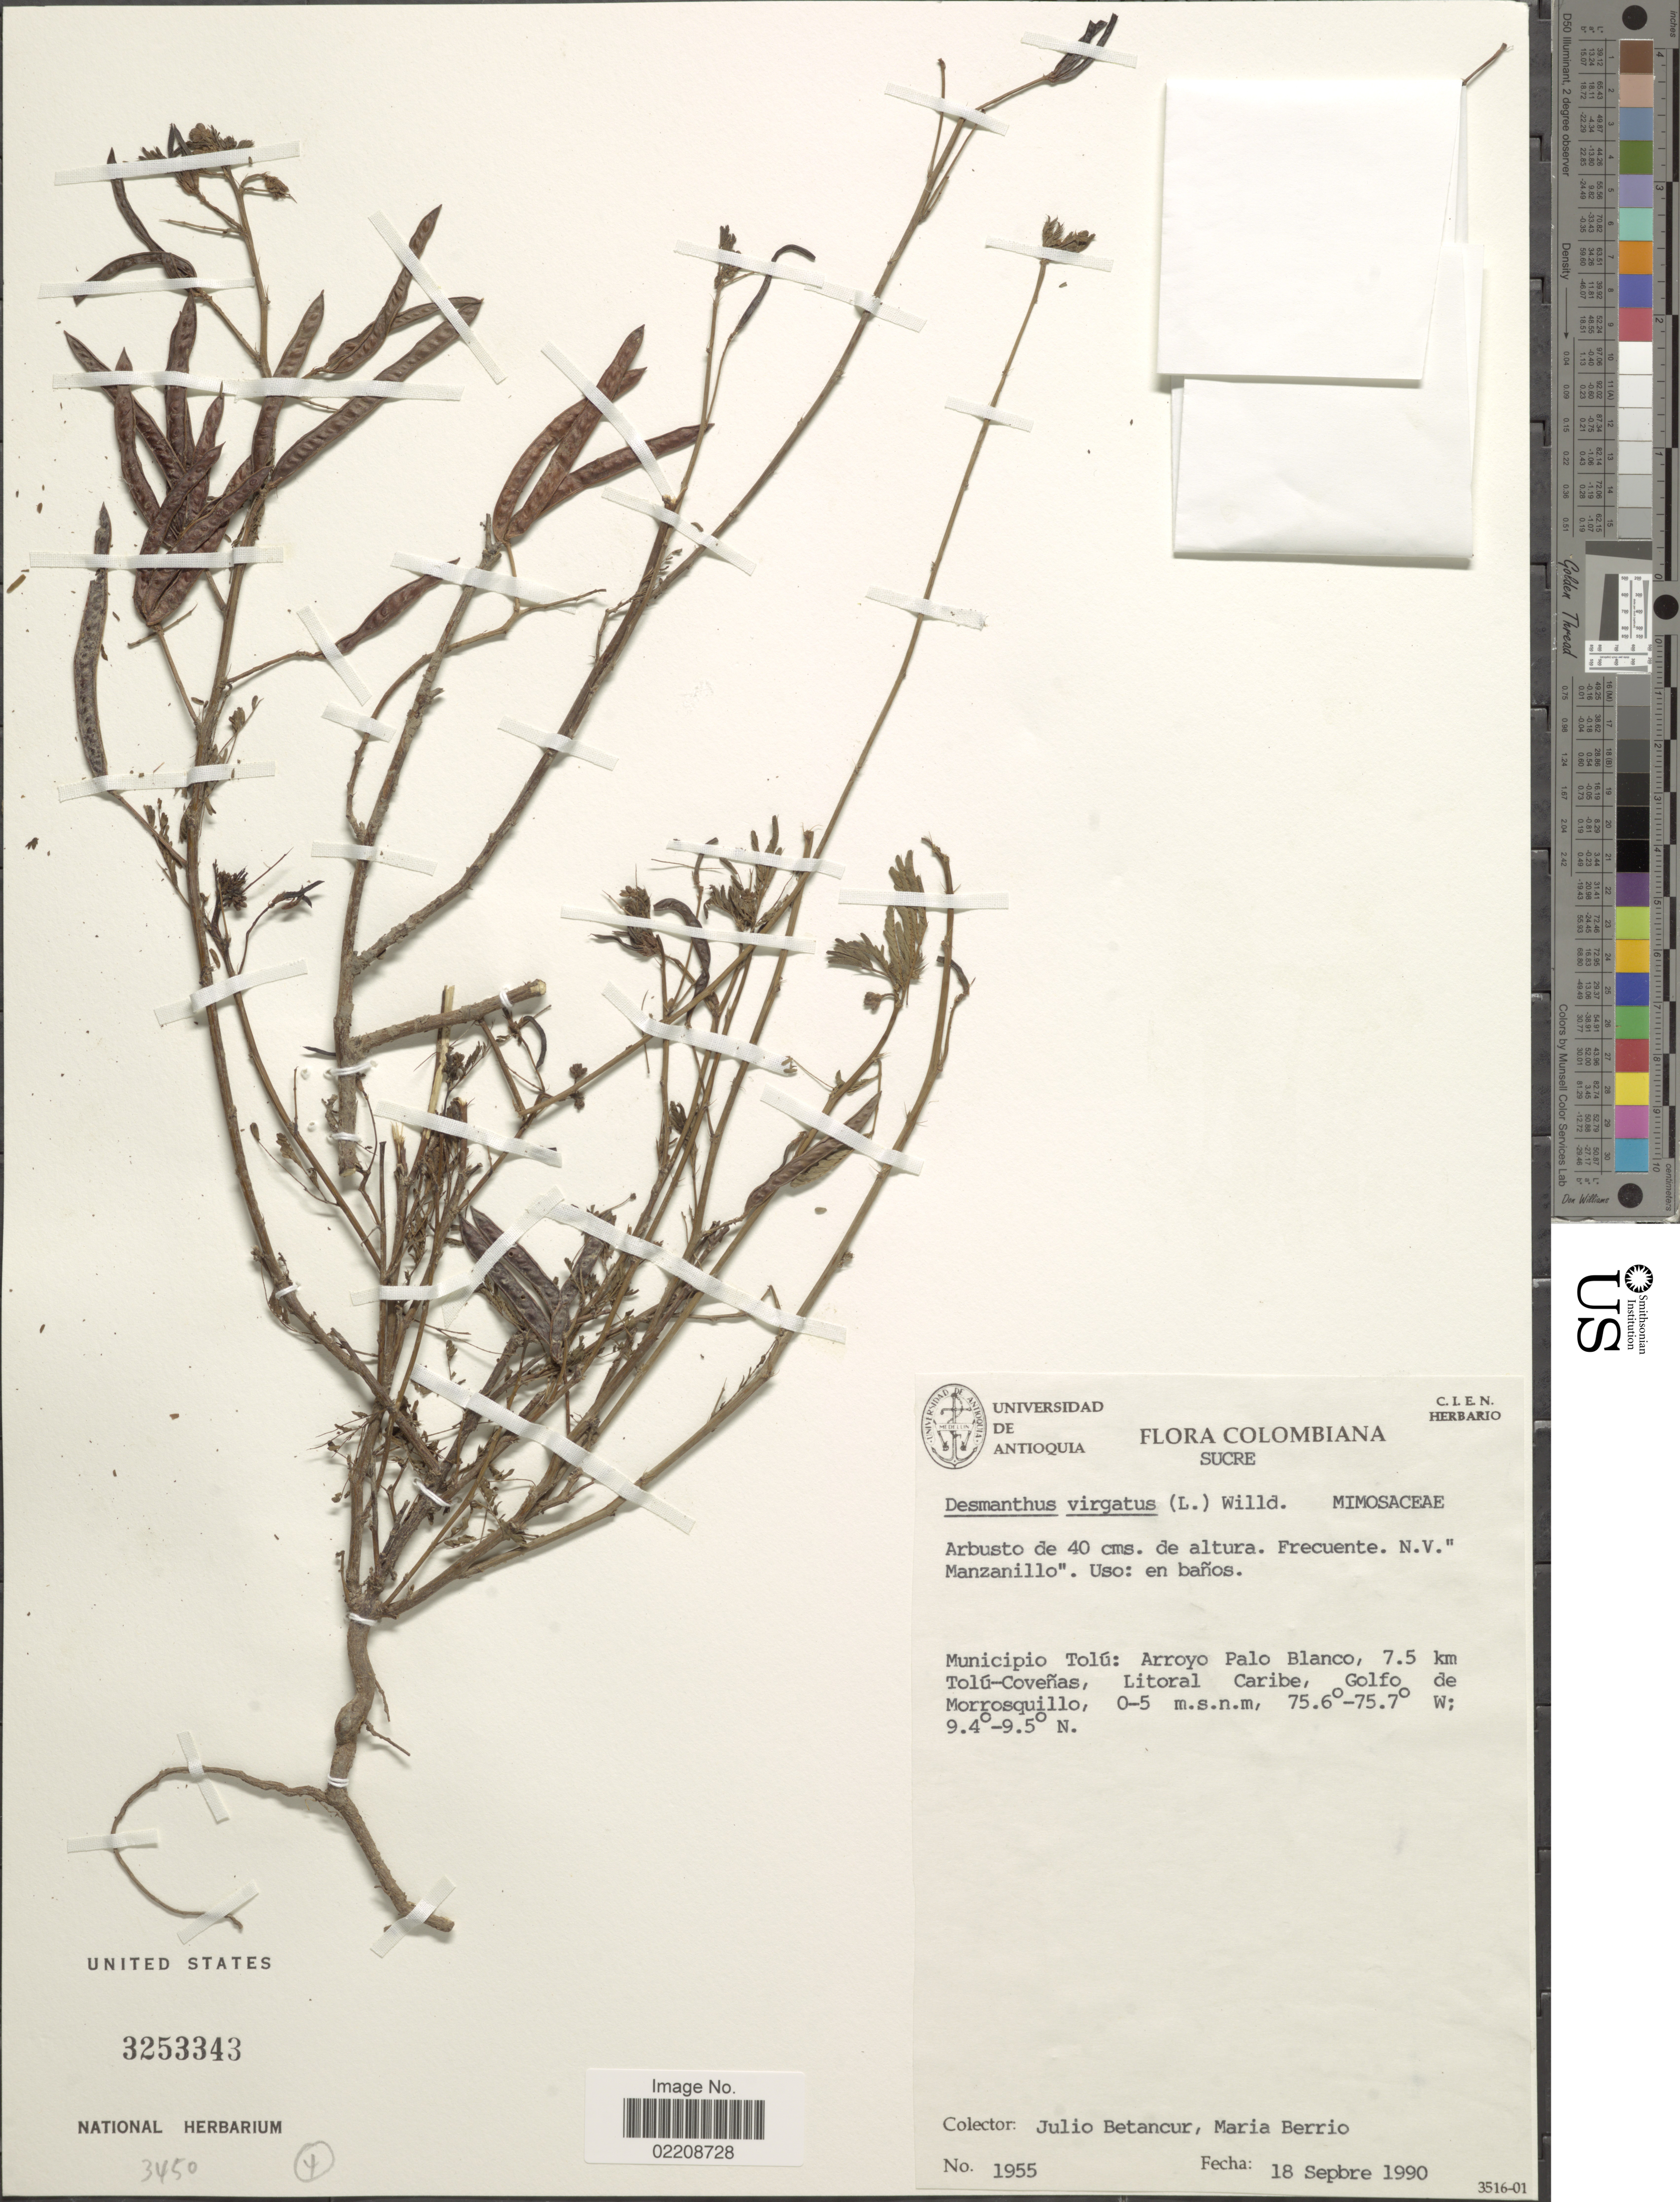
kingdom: Plantae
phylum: Tracheophyta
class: Magnoliopsida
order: Fabales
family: Fabaceae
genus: Desmanthus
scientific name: Desmanthus virgatus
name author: (L.) Willd.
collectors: J. Betancur & M. Berrio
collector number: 1955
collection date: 1990-09-18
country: Colombia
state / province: Sucre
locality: Municipio Tolu, Arroyo Palo Blanco, 7.5 km Tolu-Covenas, Litoral Caribe, Golfo de Morrosquillo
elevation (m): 0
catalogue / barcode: US 3253343